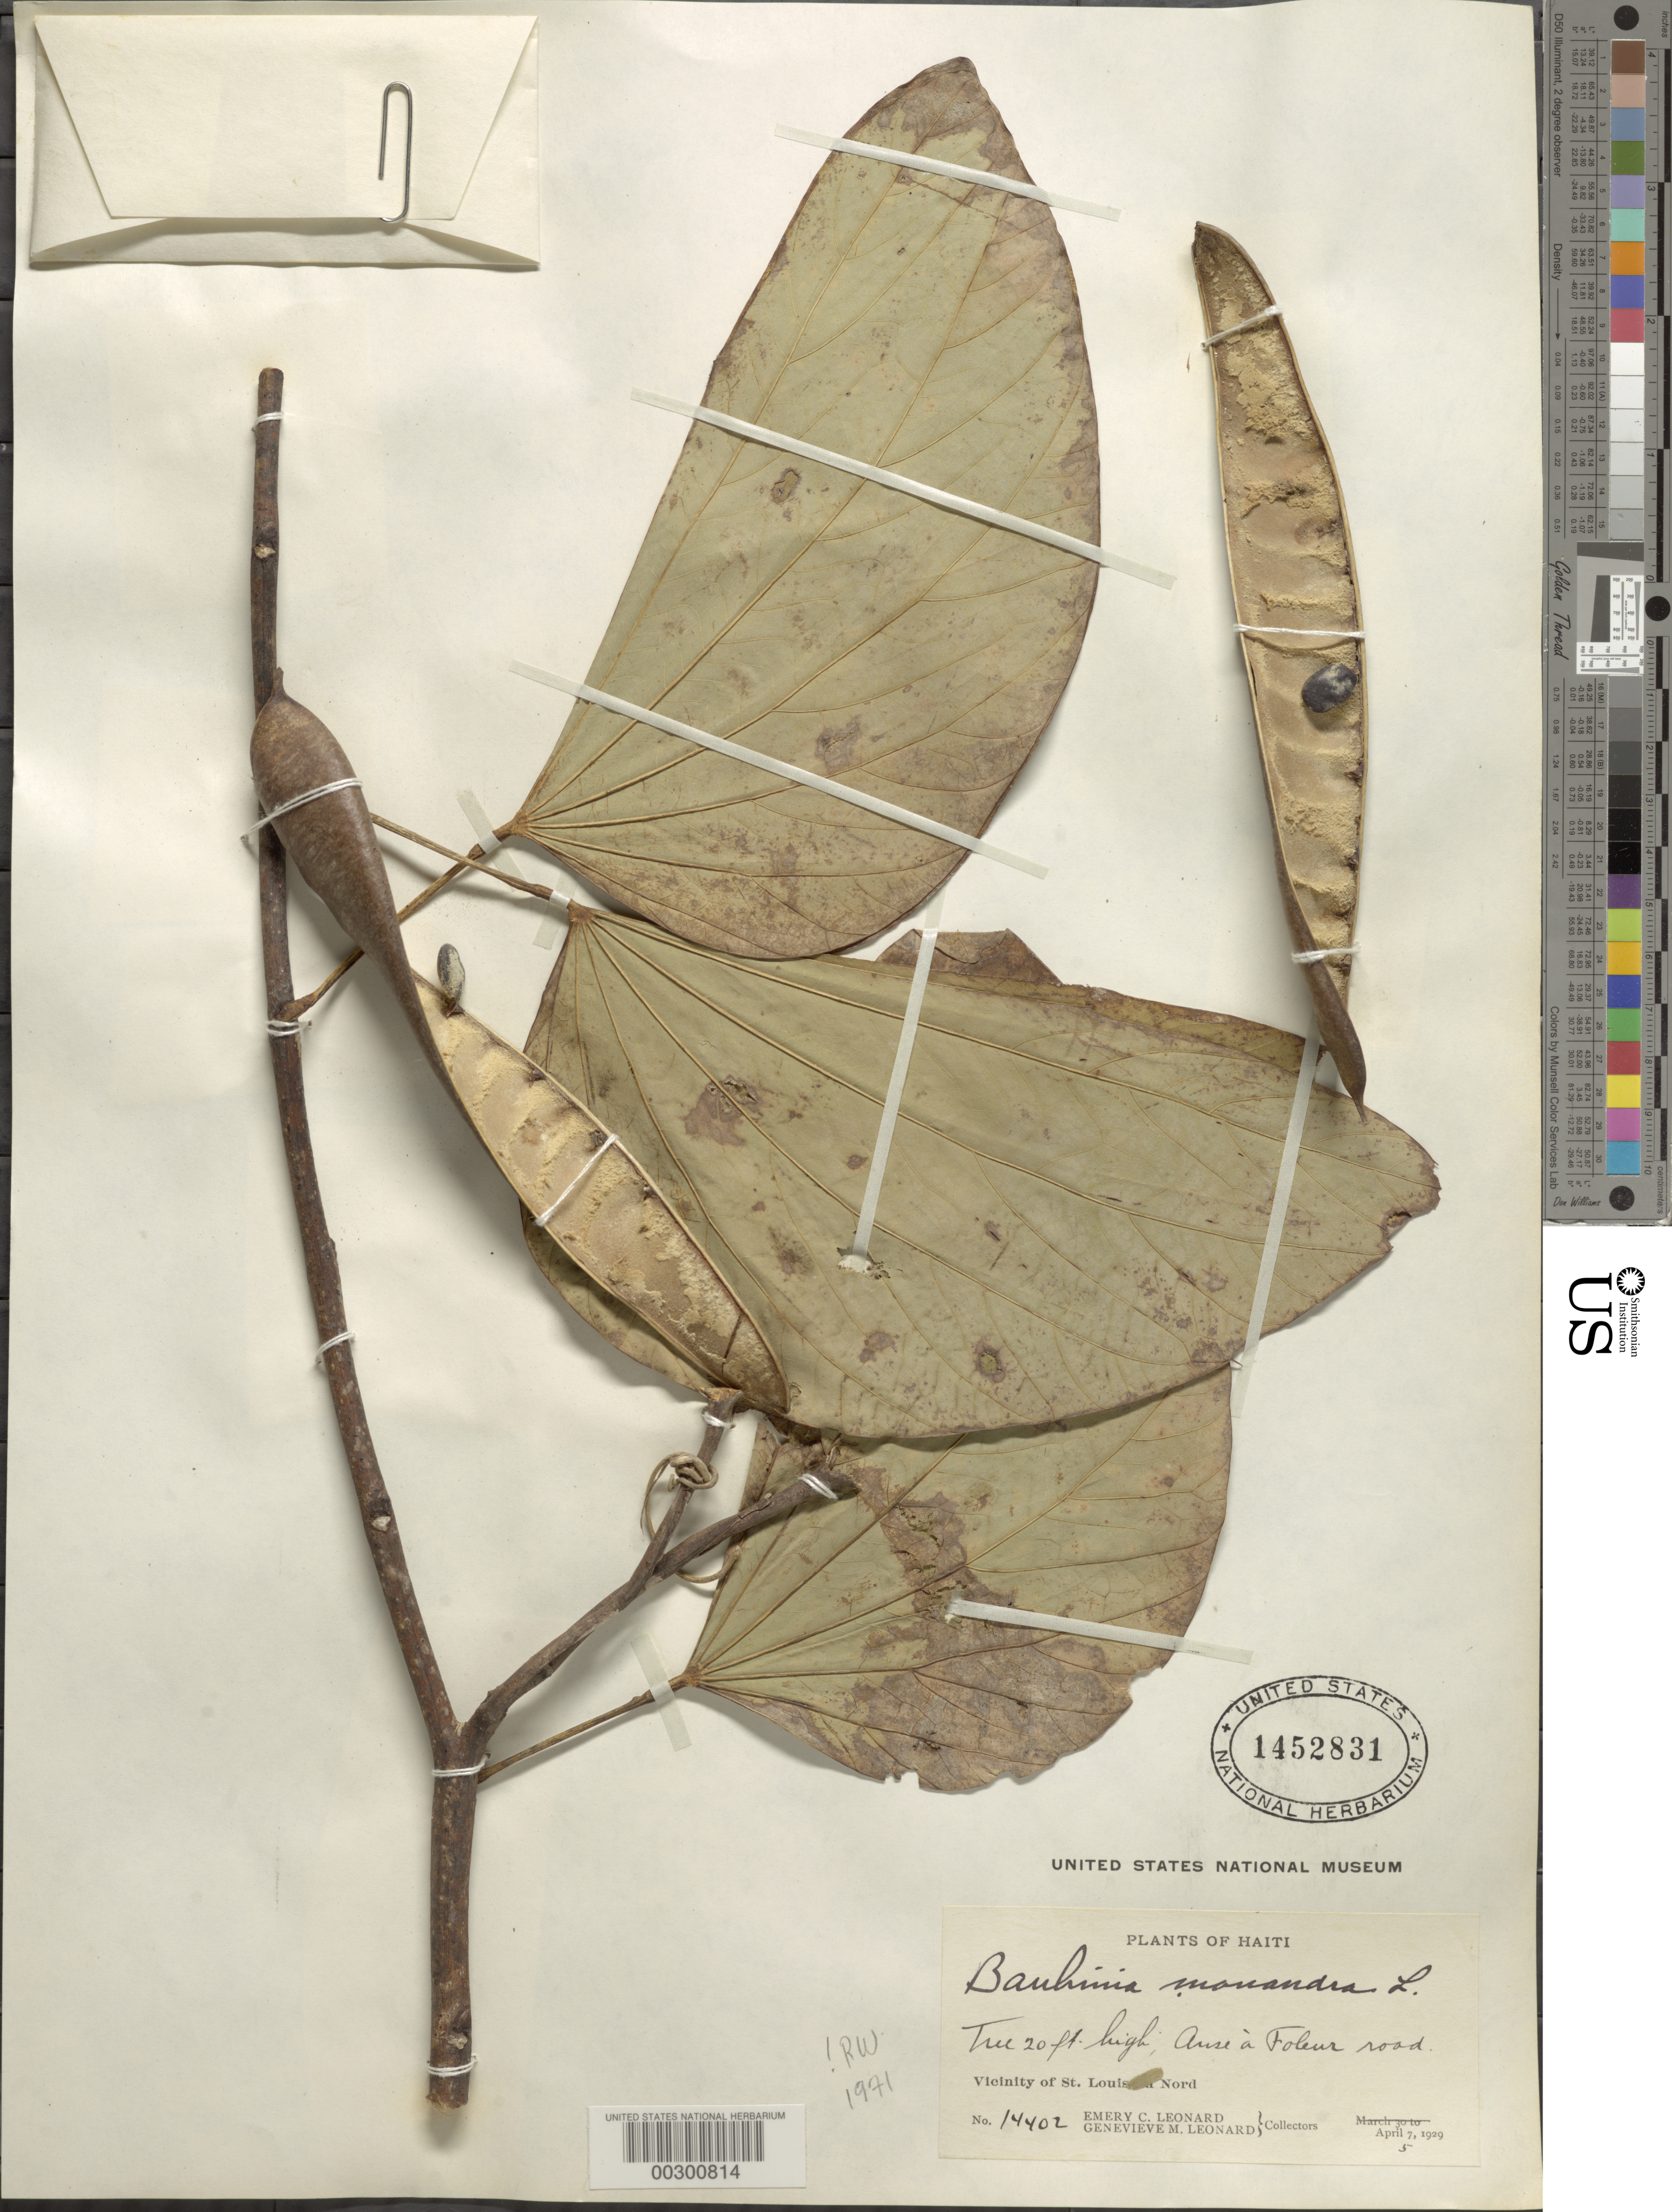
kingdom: Plantae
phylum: Tracheophyta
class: Magnoliopsida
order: Fabales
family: Fabaceae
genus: Bauhinia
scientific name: Bauhinia monandra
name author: Kurz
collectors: E. C. Leonard & G. M. Leonard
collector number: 14402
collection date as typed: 05 Apr 1929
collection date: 1929-04-05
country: Haiti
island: Hispaniola Island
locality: Vicinity of st. louis du nord, ause a foleur road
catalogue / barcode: US 1452831